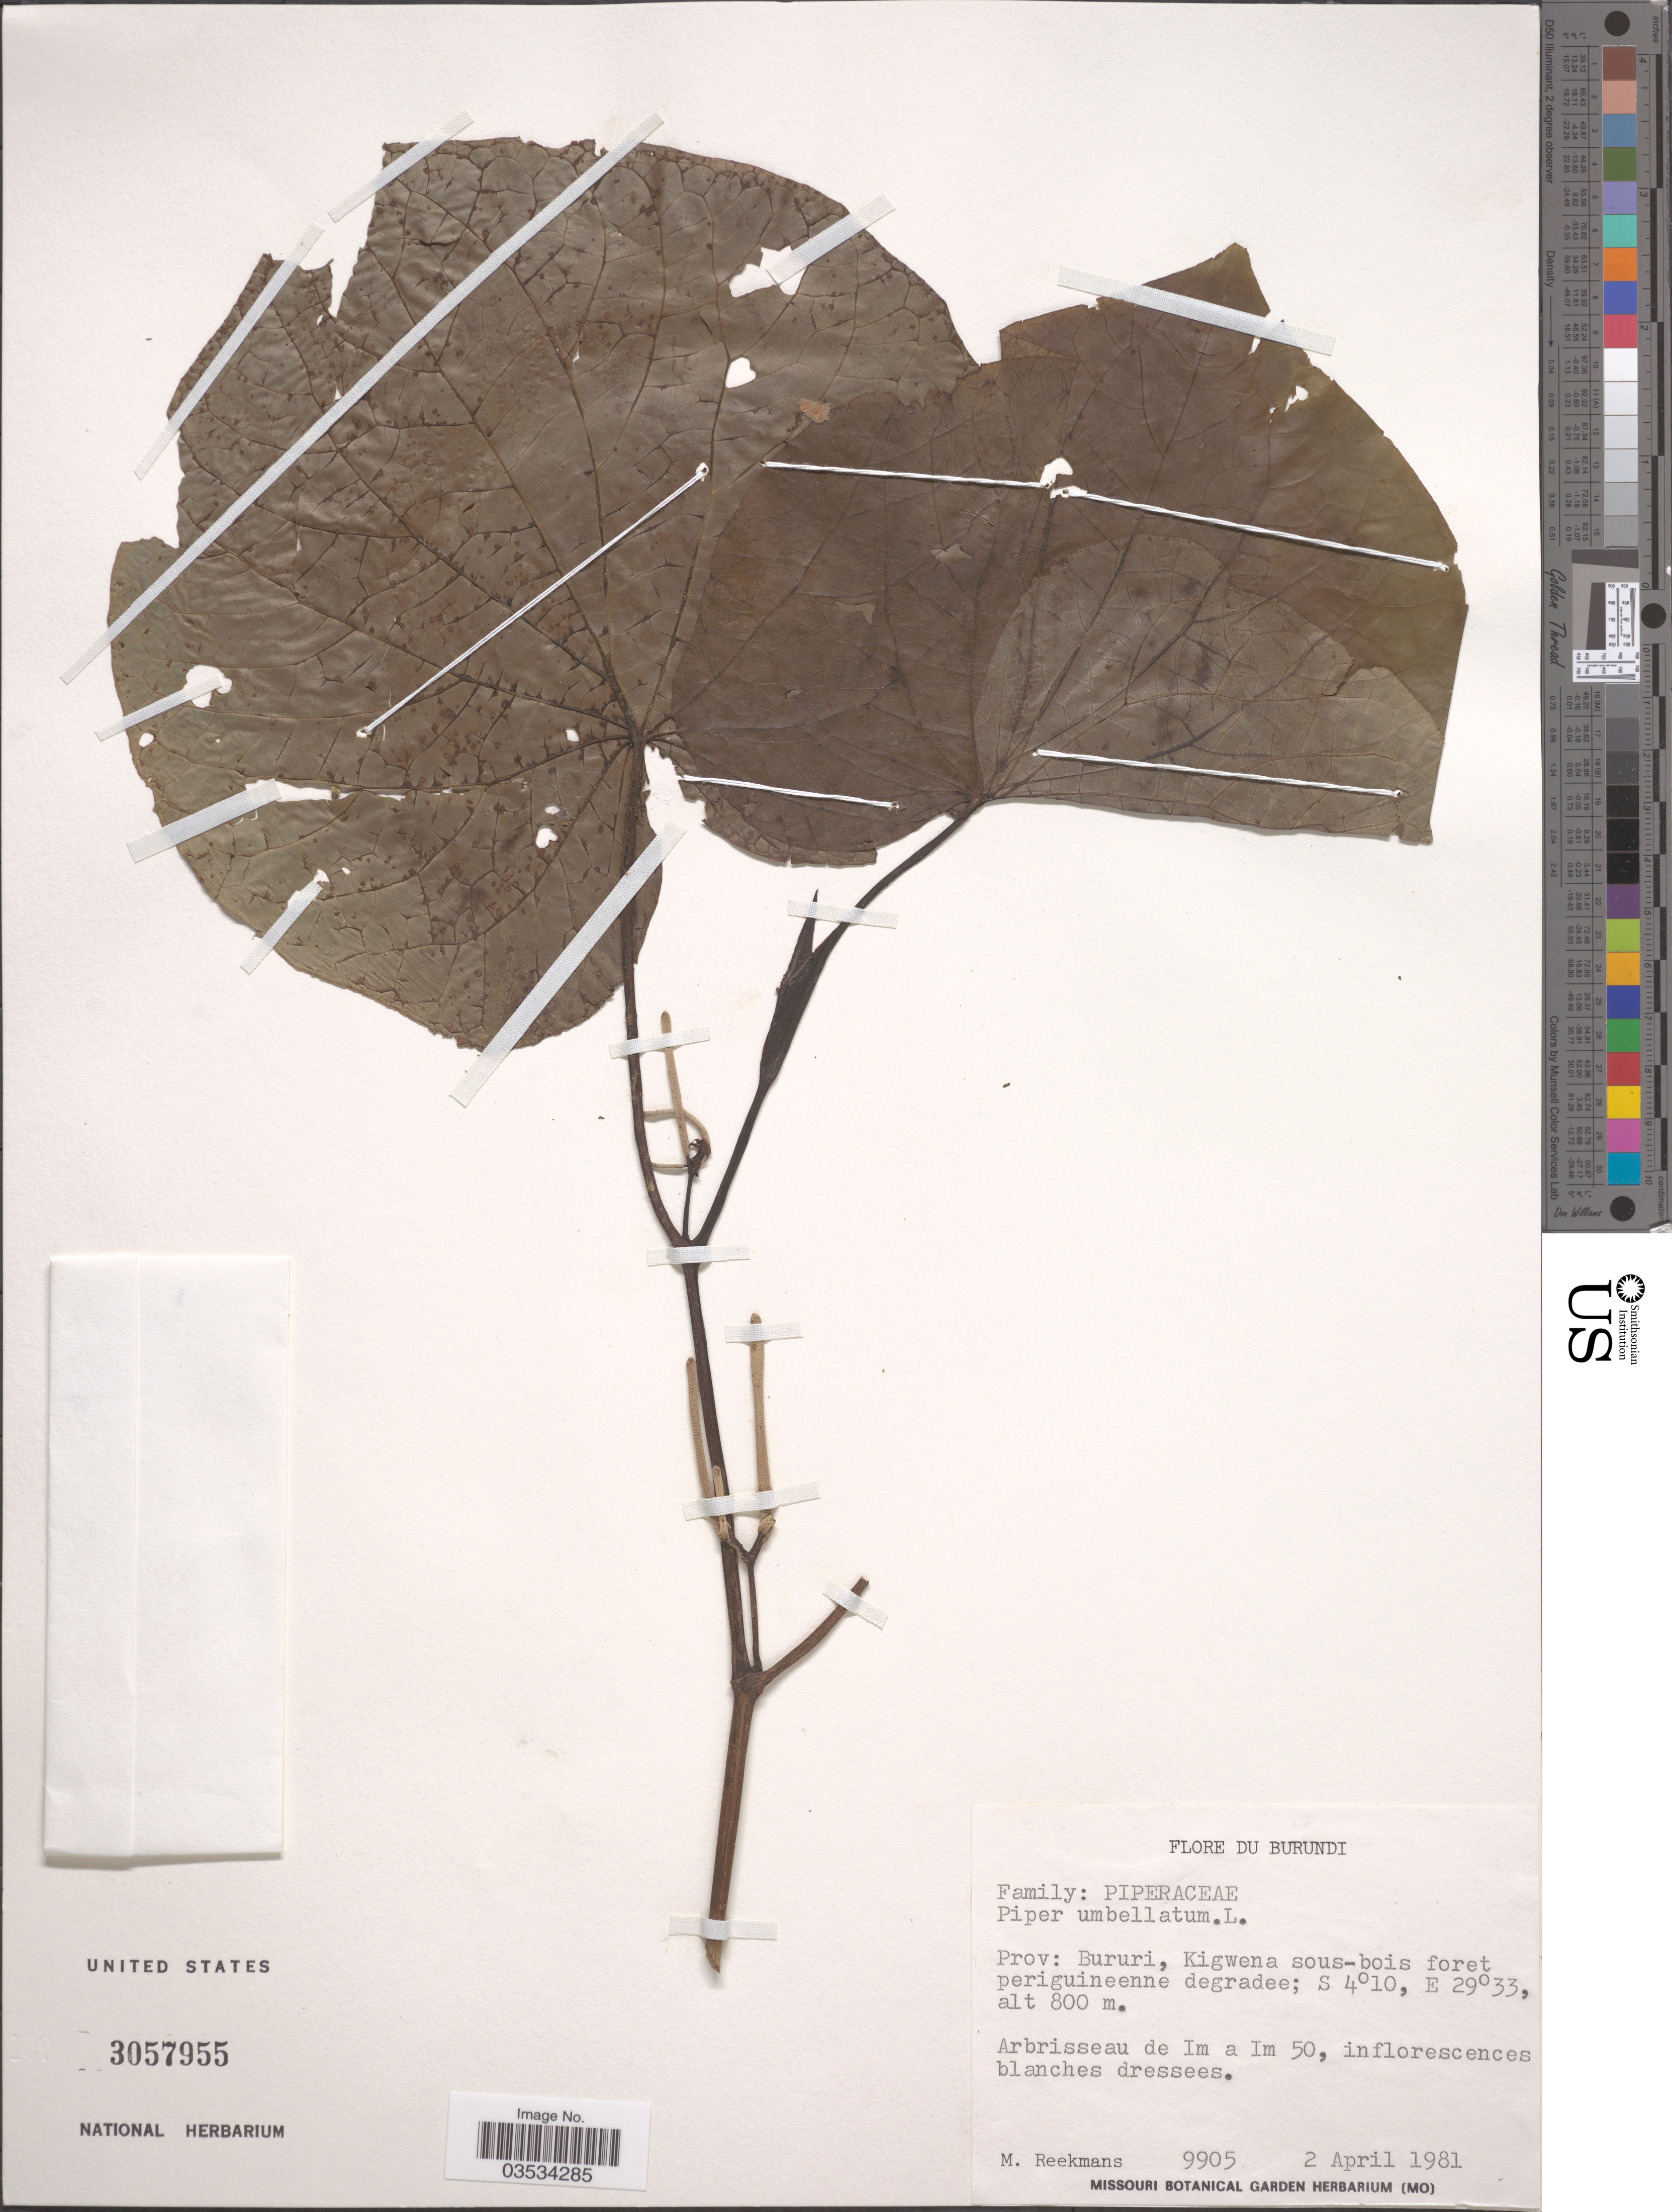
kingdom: Plantae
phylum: Tracheophyta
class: Magnoliopsida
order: Piperales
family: Piperaceae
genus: Piper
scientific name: Piper umbellatum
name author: L.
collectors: M. Reekmans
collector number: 9905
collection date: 1981-04-02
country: Burundi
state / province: Bururi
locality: Kigwena sous-bois foret.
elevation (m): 800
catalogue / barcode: US 3057955